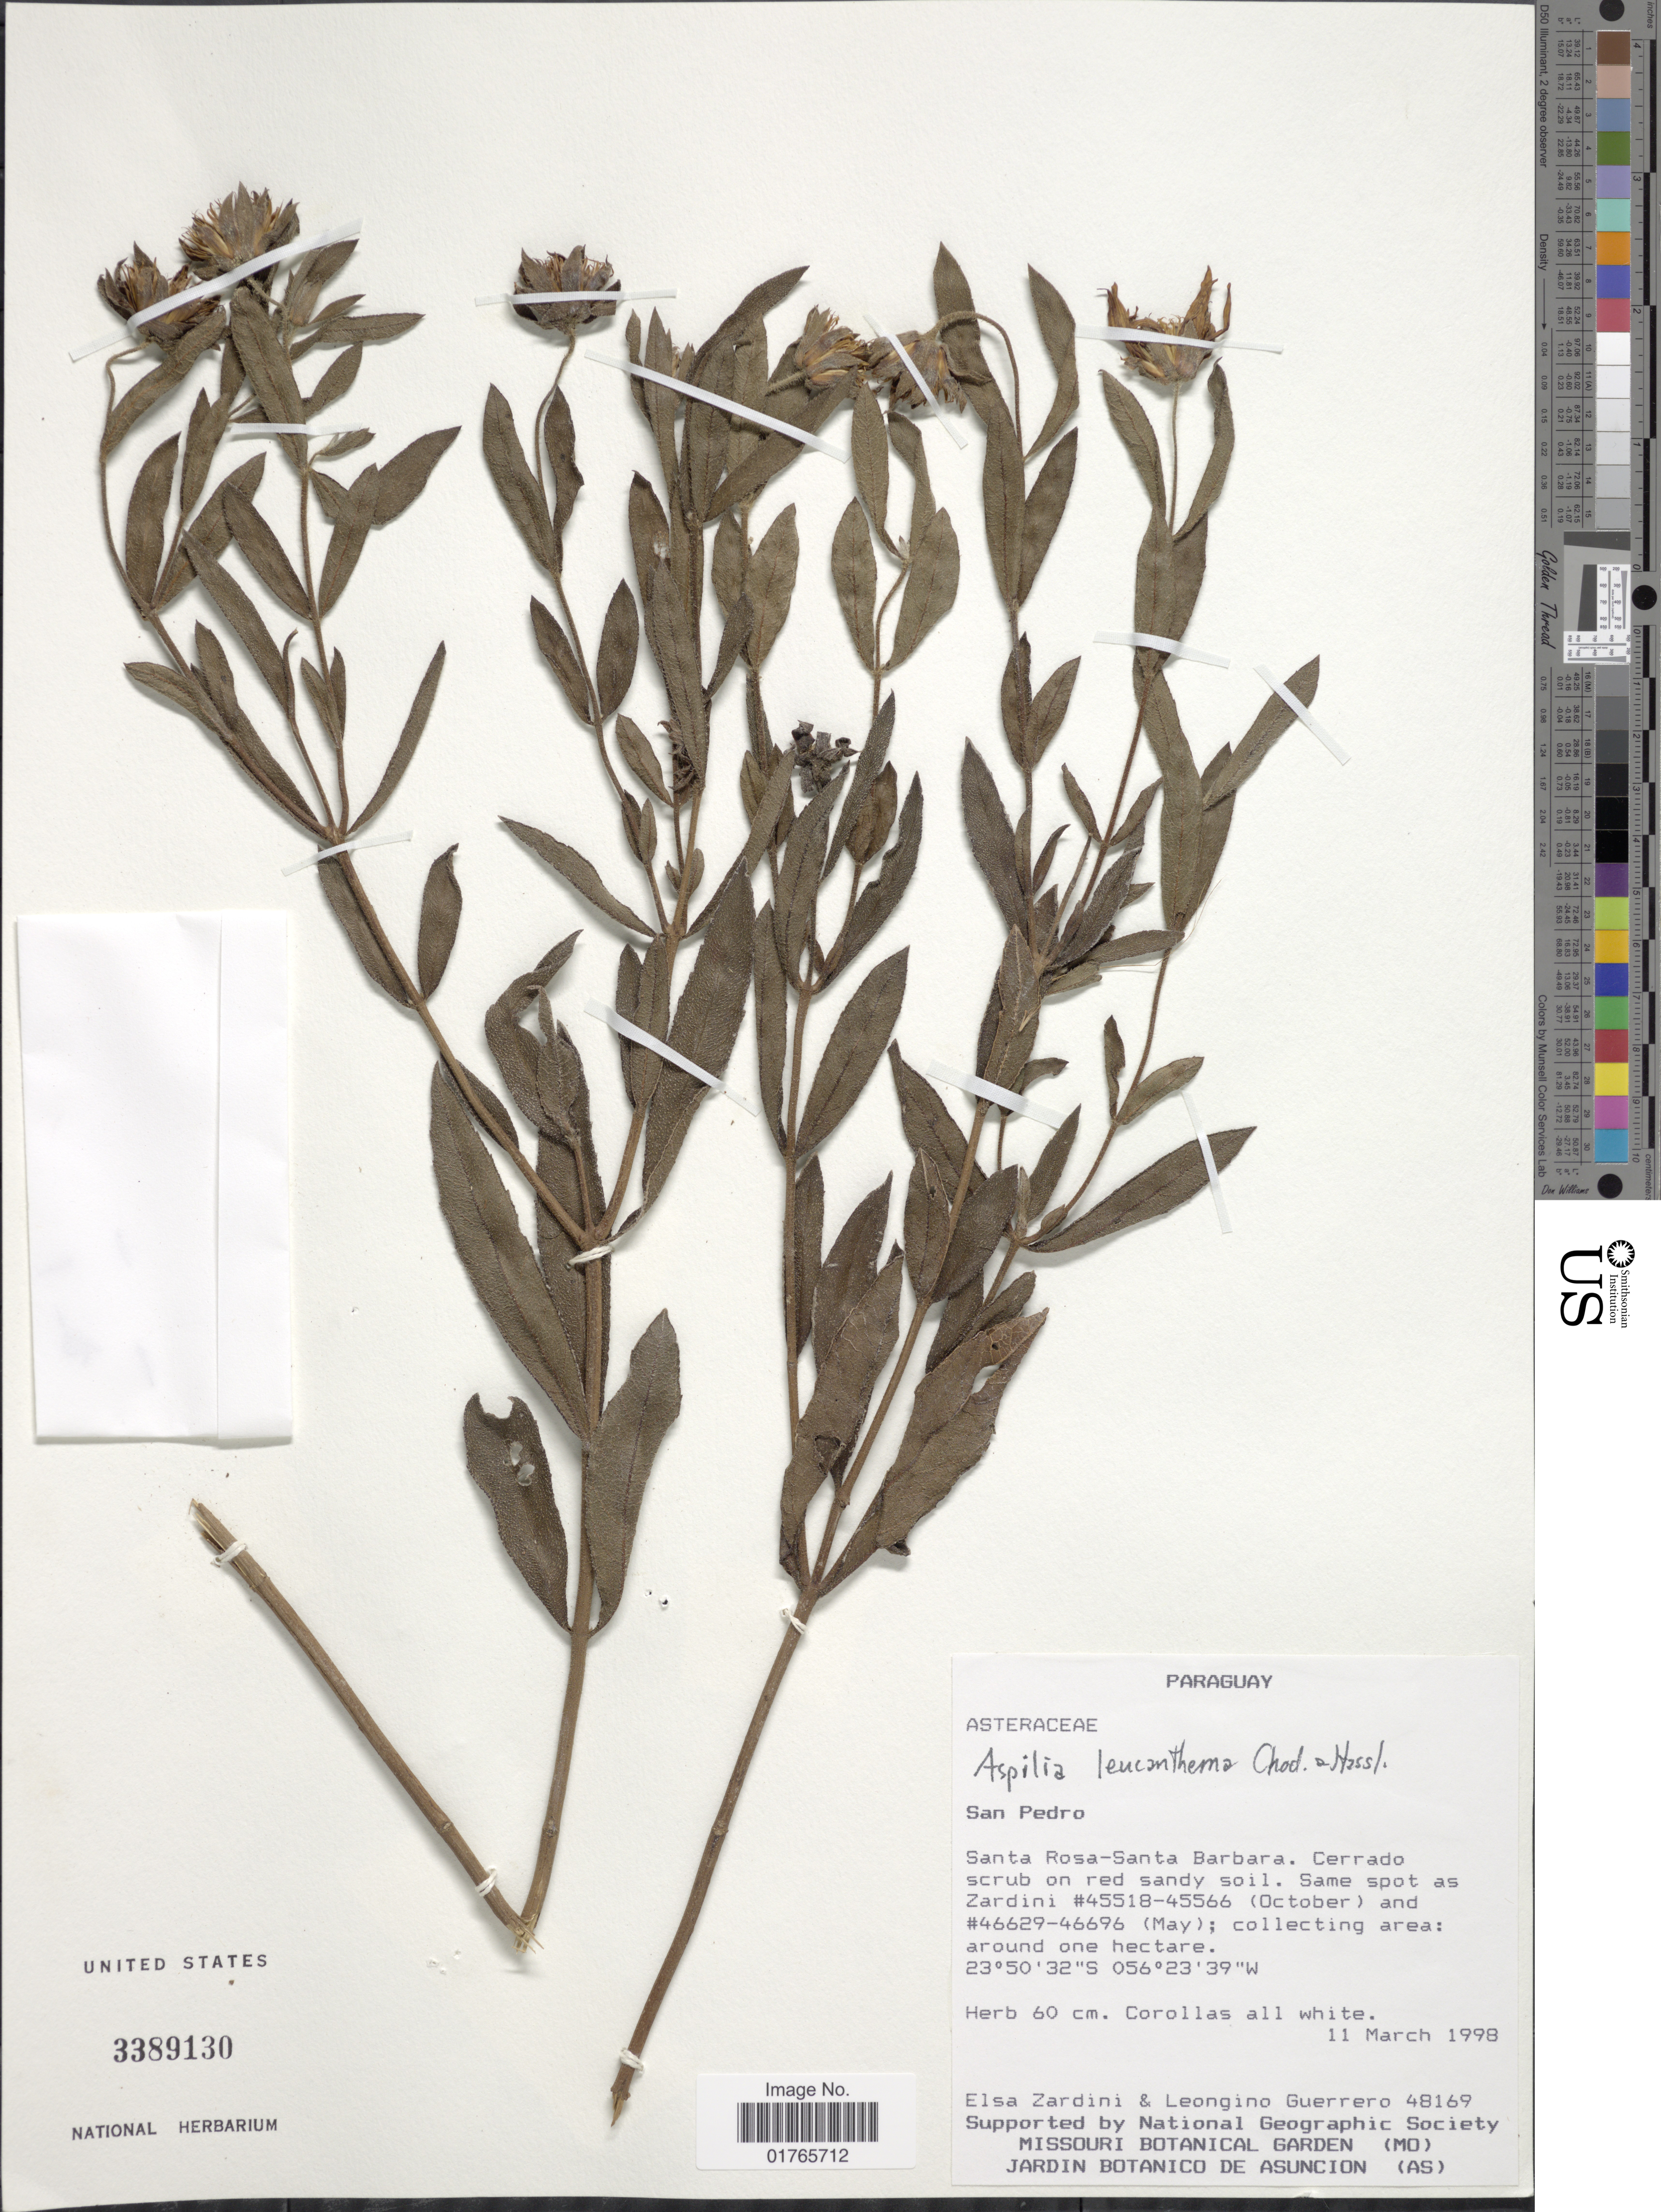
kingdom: Plantae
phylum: Tracheophyta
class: Magnoliopsida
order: Asterales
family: Asteraceae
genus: Aspilia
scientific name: Aspilia leucanthemum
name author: Chodat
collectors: E. M. Zardini & L. Guerrero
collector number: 48169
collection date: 1998-03-11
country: Paraguay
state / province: San Pedro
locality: Santa Rosa-Santa Barbara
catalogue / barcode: US 3389130